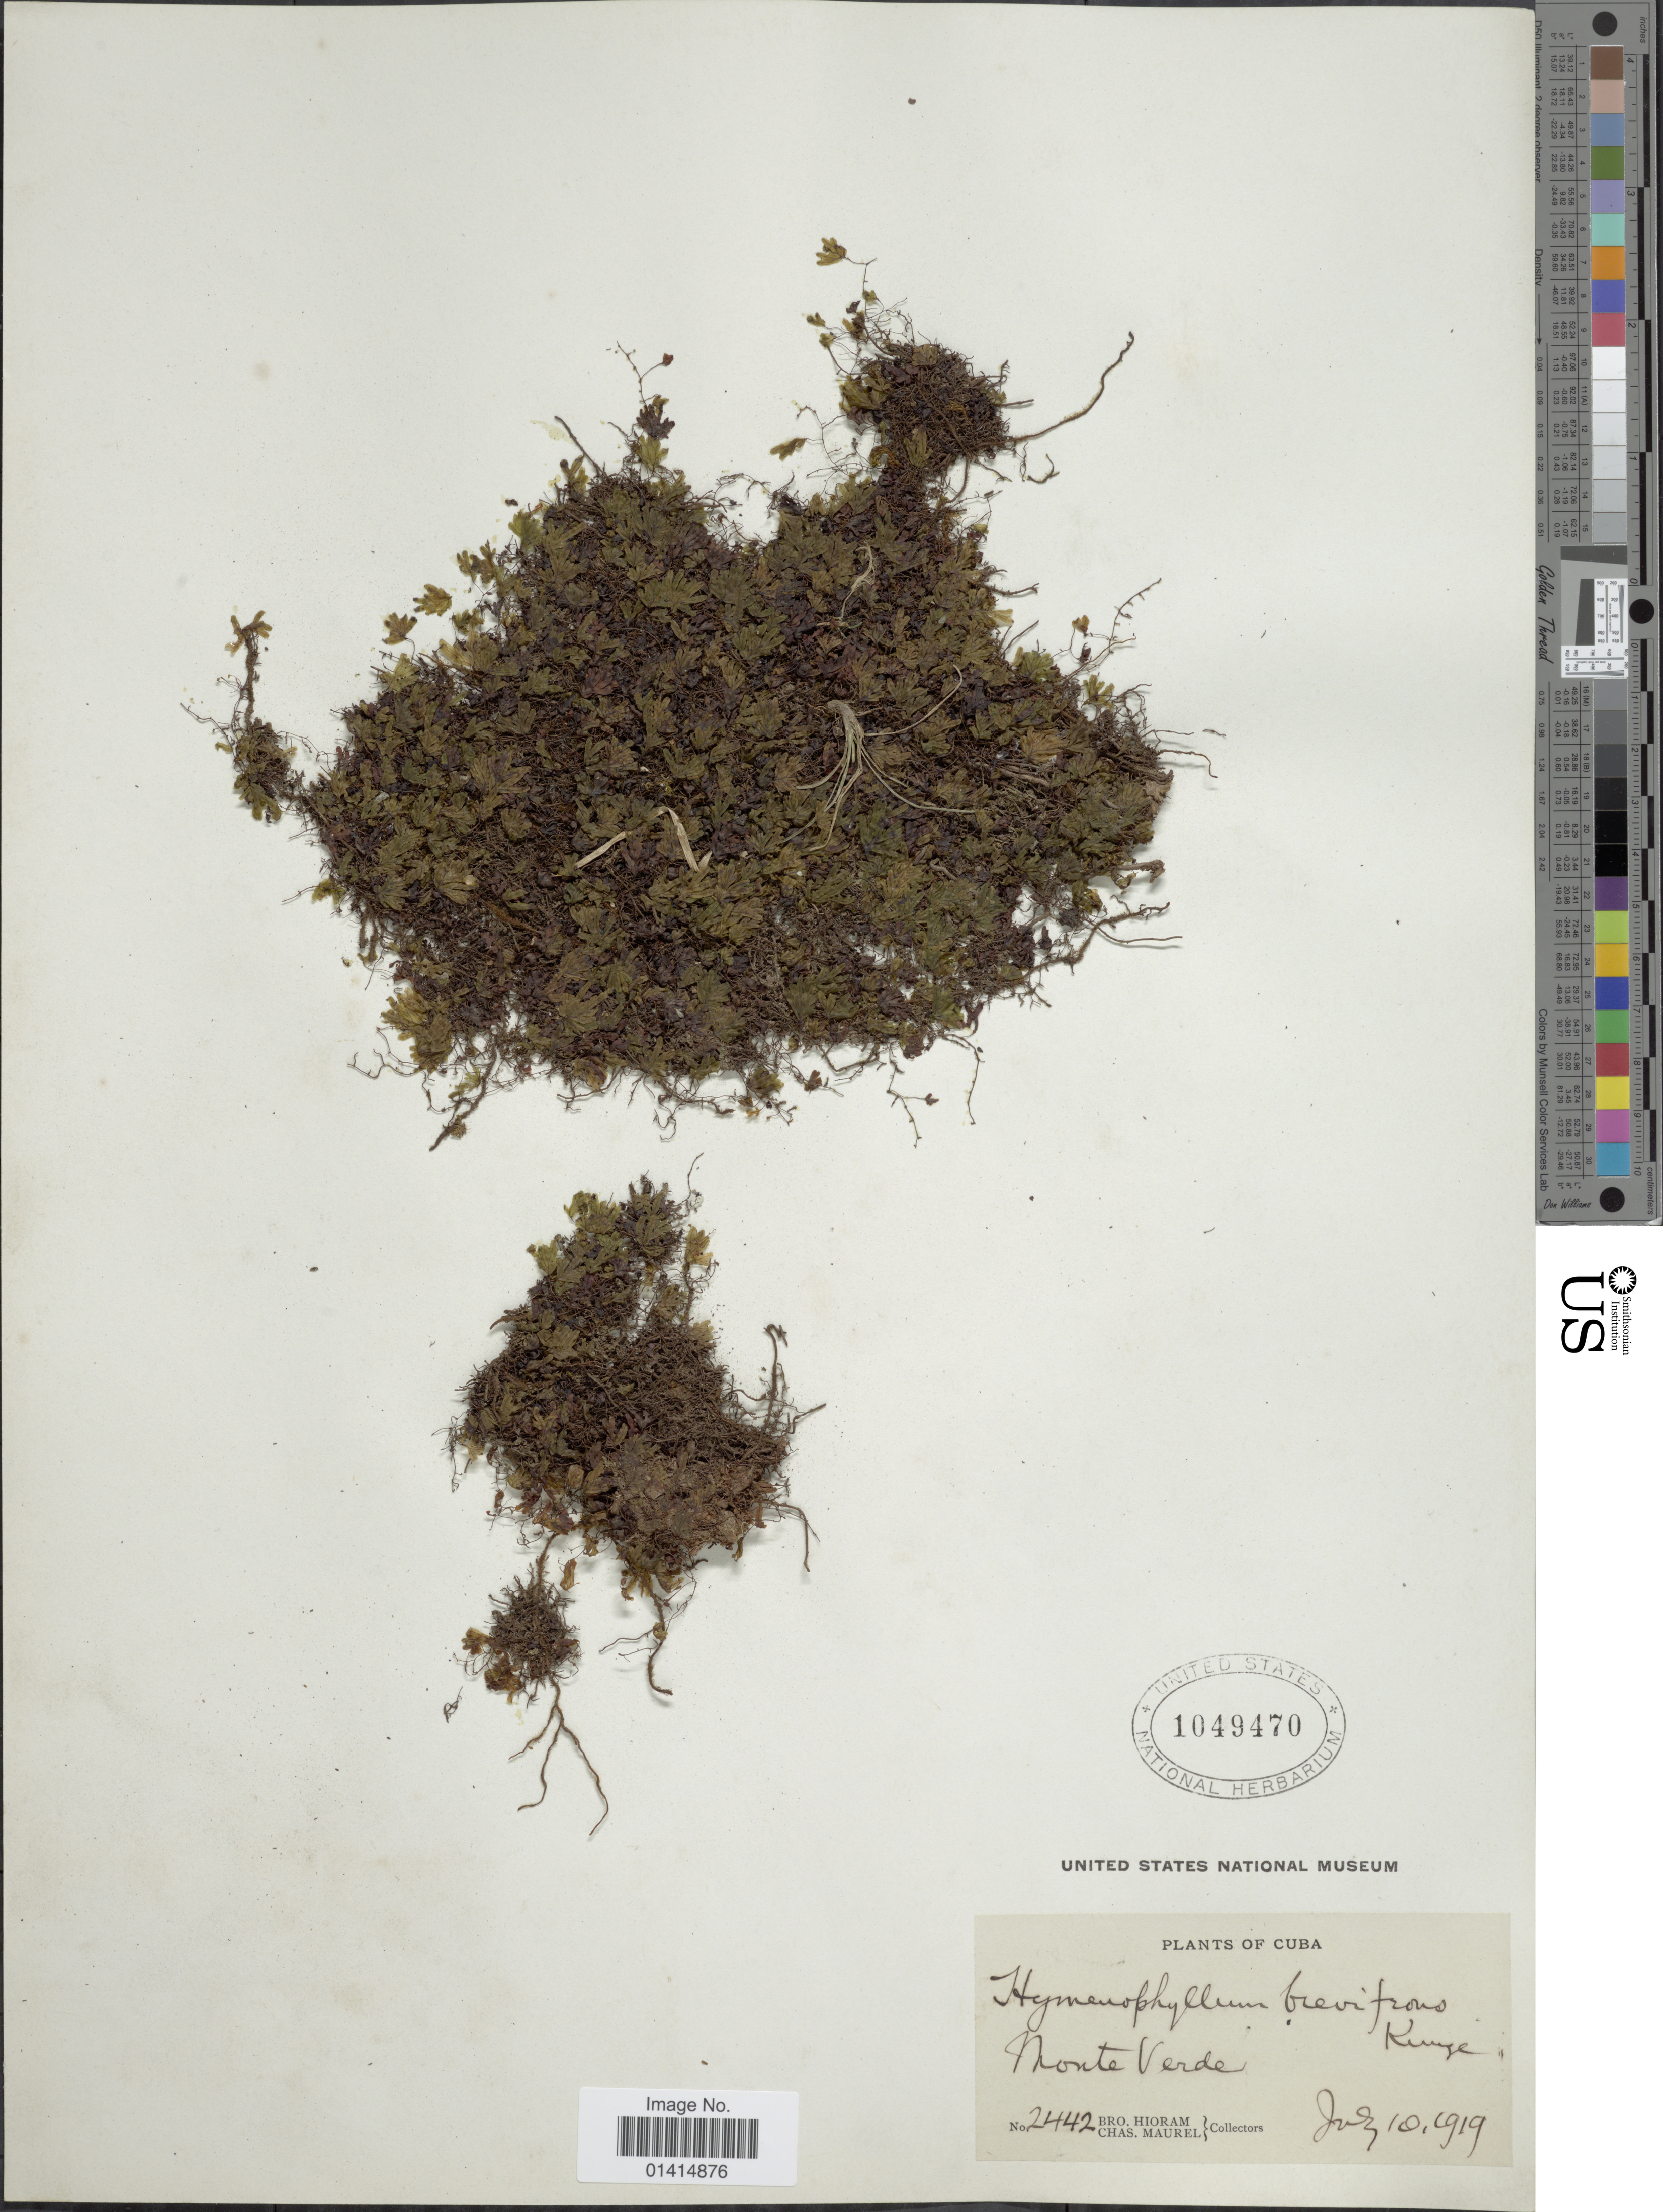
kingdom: Plantae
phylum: Tracheophyta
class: Polypodiopsida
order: Hymenophyllales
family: Hymenophyllaceae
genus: Hymenophyllum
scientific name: Hymenophyllum brevifrons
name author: Kunze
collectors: Bro. Hioram & C. Maurel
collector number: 2442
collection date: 1919-07-10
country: Cuba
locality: Monte Verde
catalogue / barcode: US 1049470